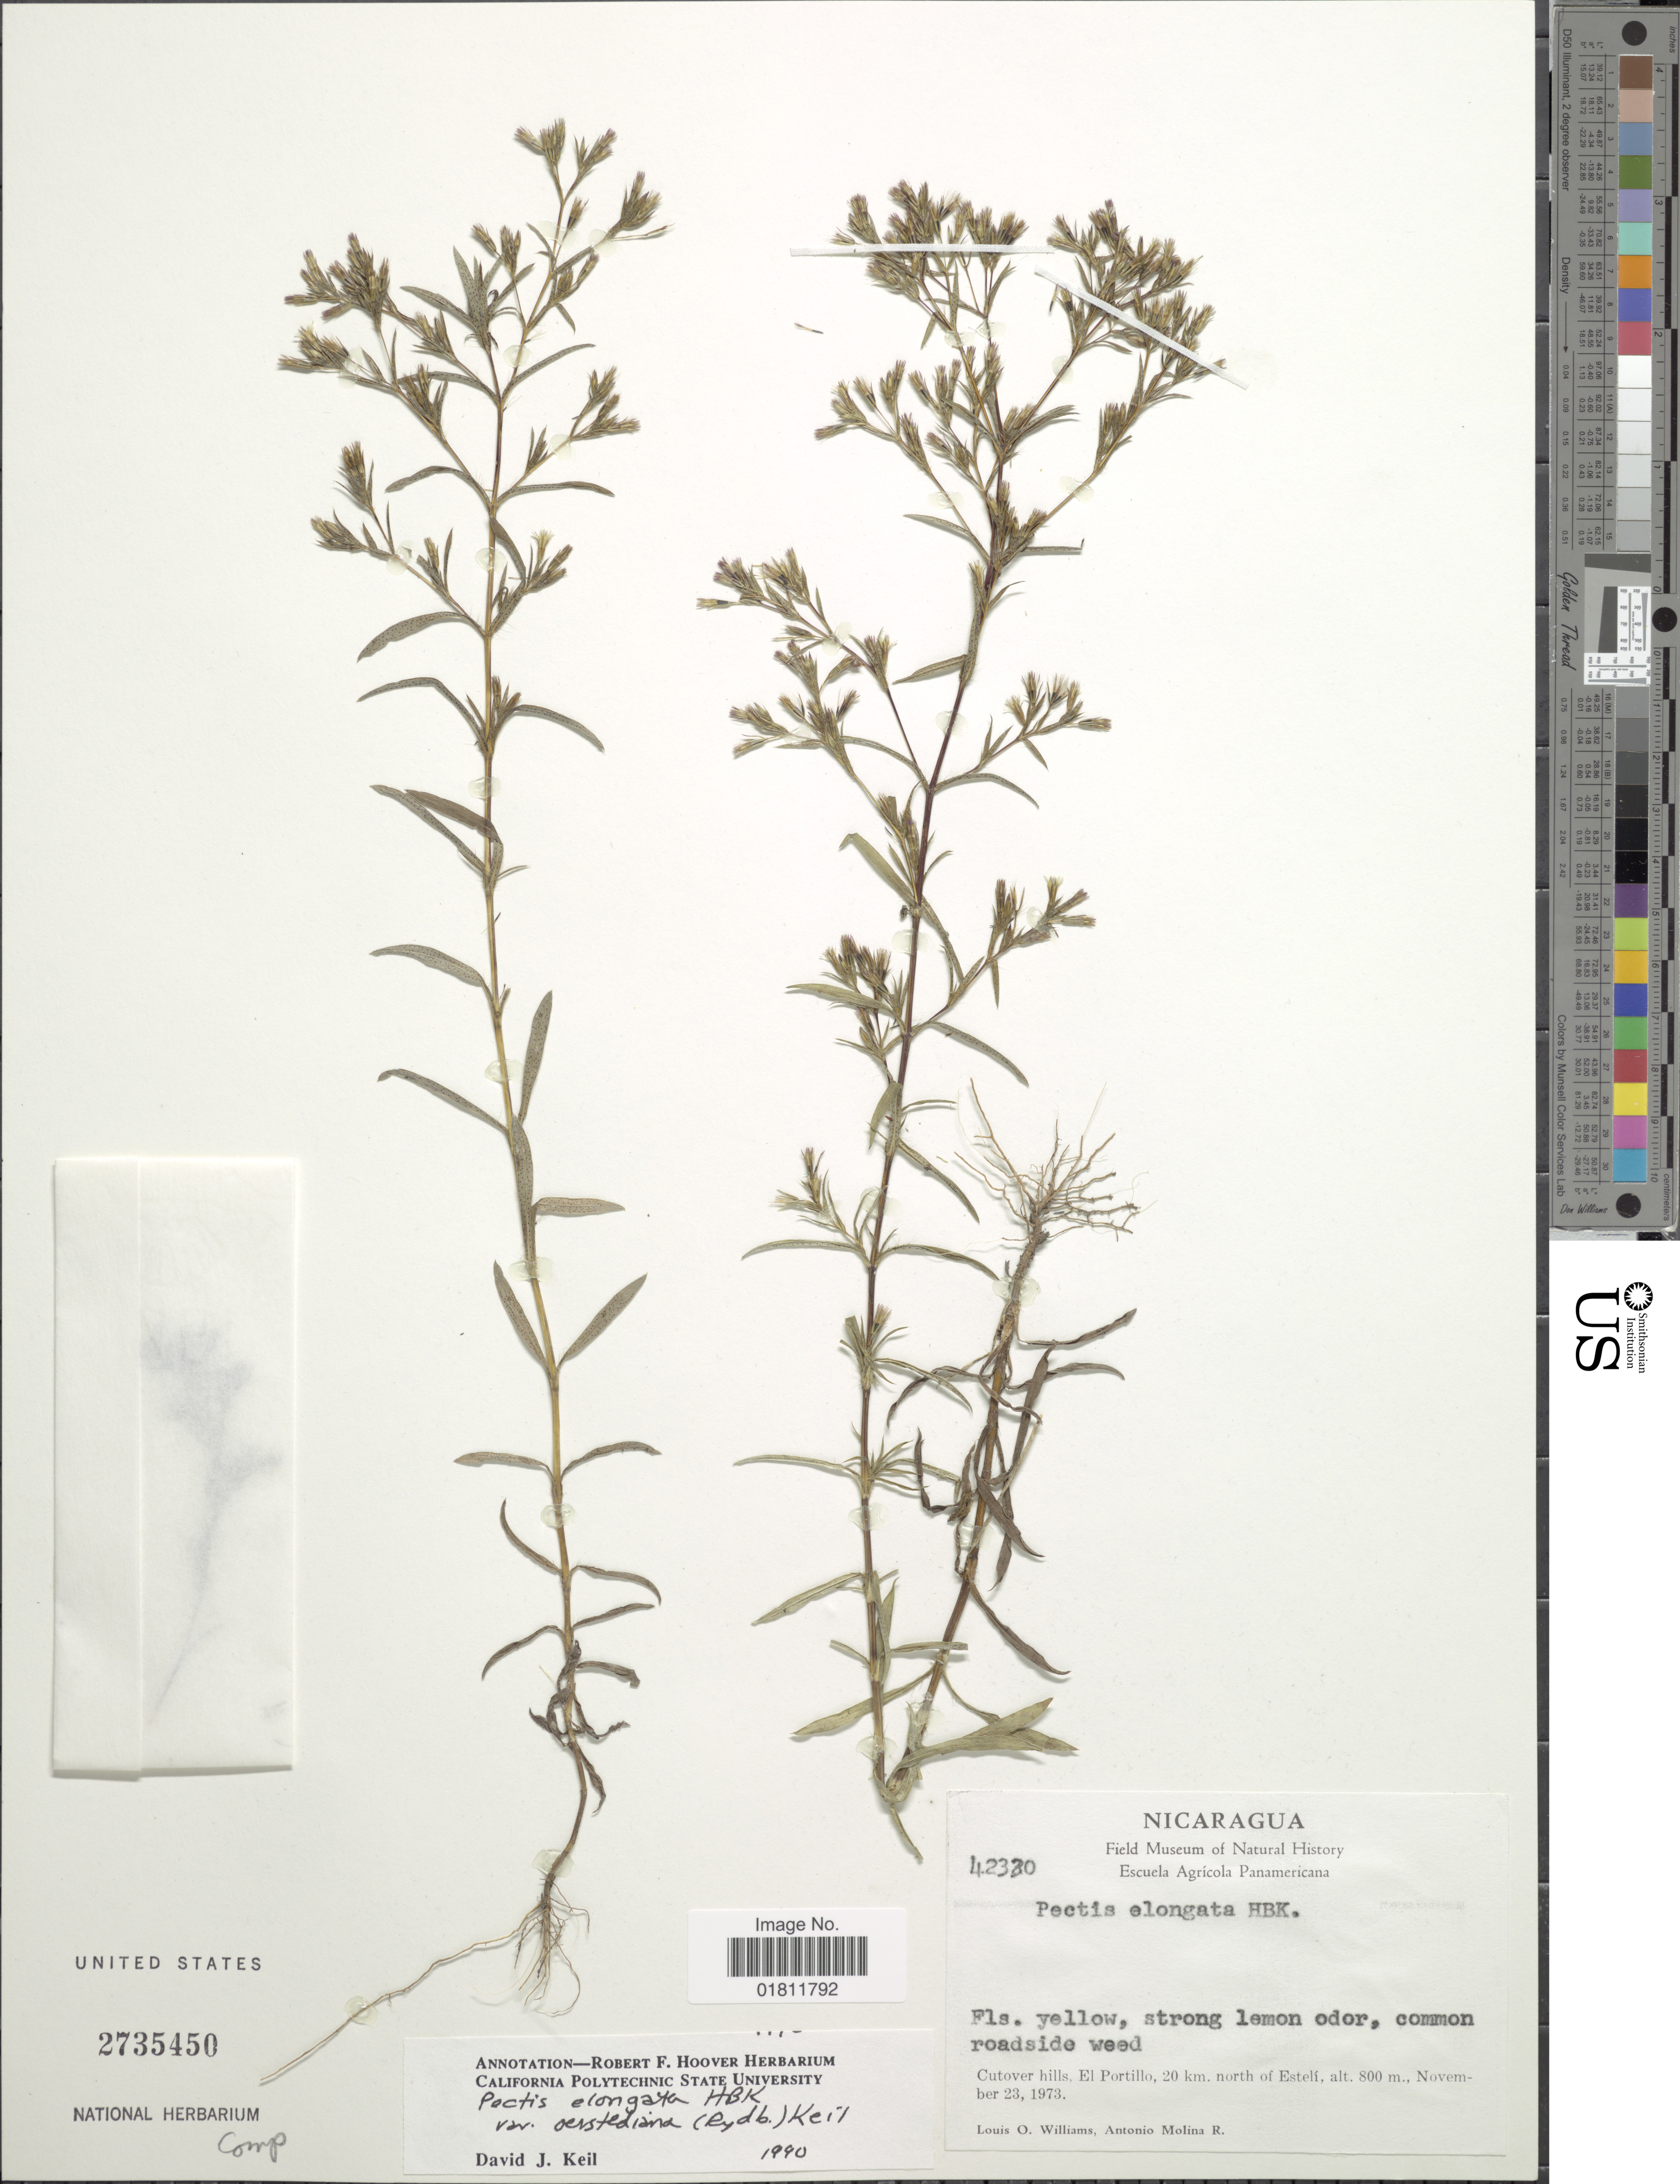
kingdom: Plantae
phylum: Tracheophyta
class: Magnoliopsida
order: Asterales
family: Asteraceae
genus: Pectis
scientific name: Pectis elongata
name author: Kunth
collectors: L. O. Williams & A. Molina R.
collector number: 42330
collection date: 1973-11-23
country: Nicaragua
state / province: Esteli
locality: Cutover hills El Portillo, 20 km. north of Esteli.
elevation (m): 800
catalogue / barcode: US 2735450